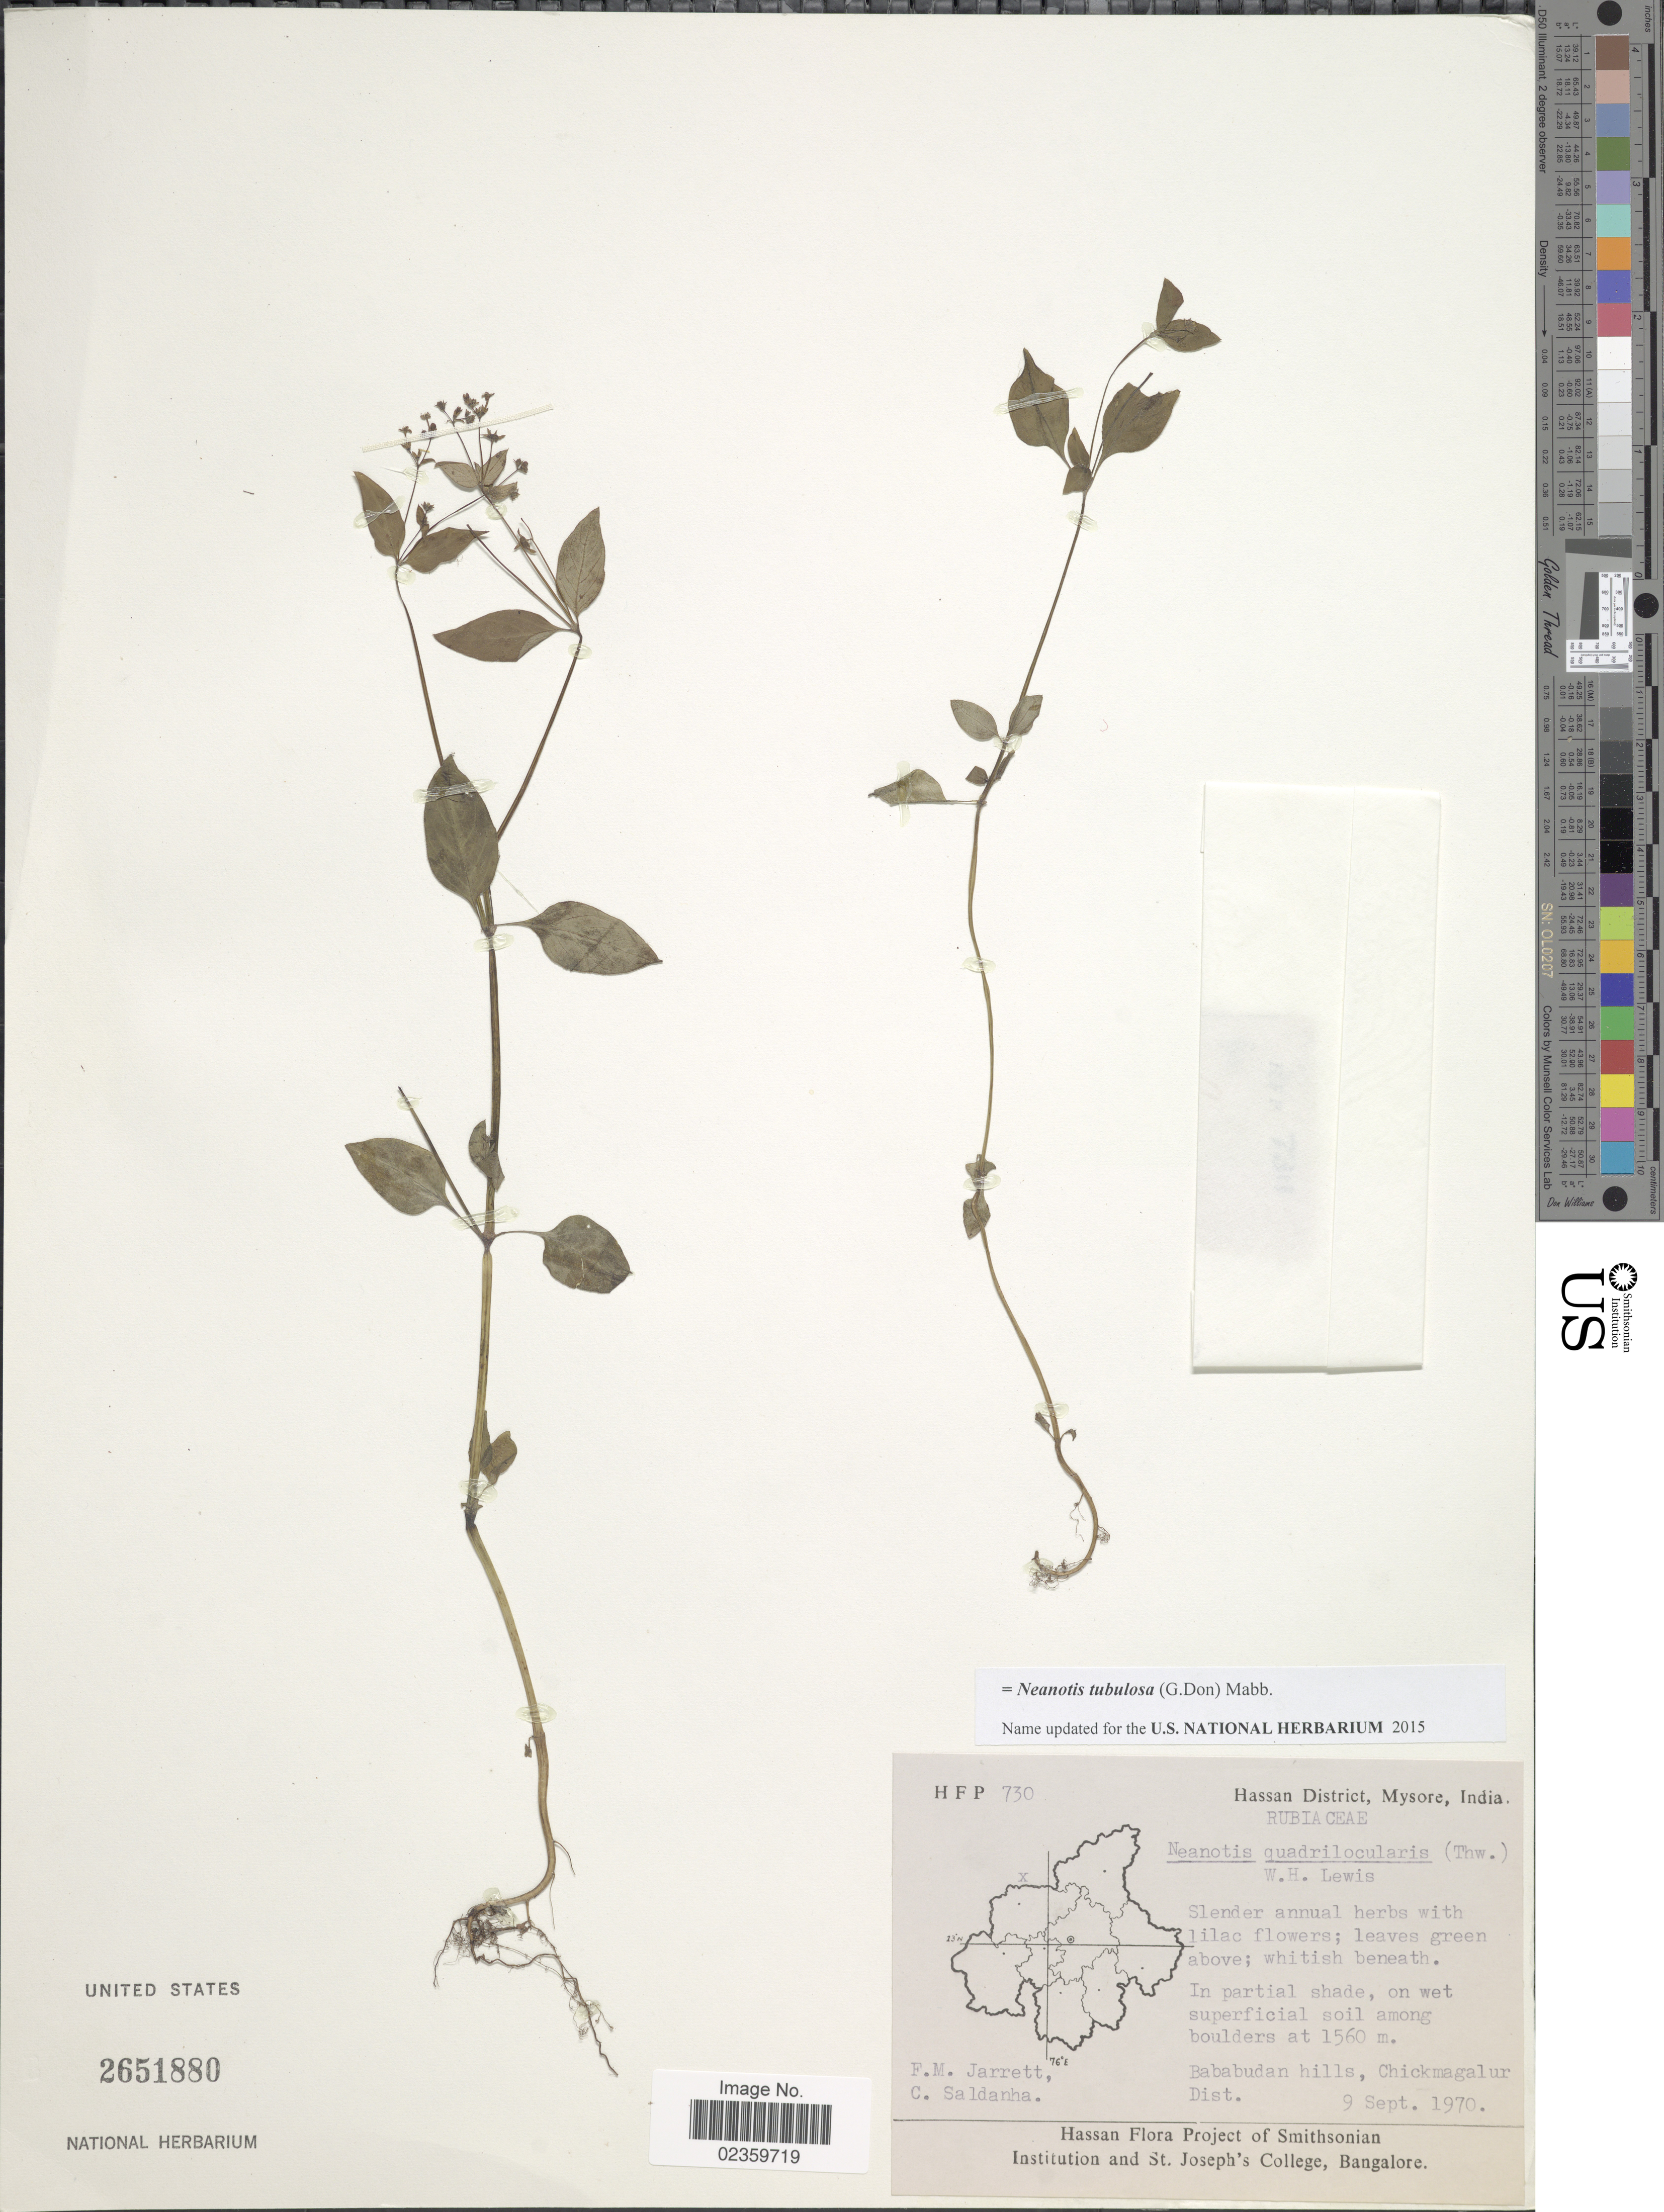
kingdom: Plantae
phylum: Tracheophyta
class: Magnoliopsida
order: Gentianales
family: Rubiaceae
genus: Neanotis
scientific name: Neanotis tubulosa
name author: (G. Don) Mabb.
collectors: F. M. Jarrett & C. Saldanha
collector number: HFP730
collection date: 1970-09-09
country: India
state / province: Karnataka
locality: Hassan District, Mysore, Bababudan hills, Chickmagalur Dist.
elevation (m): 1560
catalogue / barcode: US 2651880